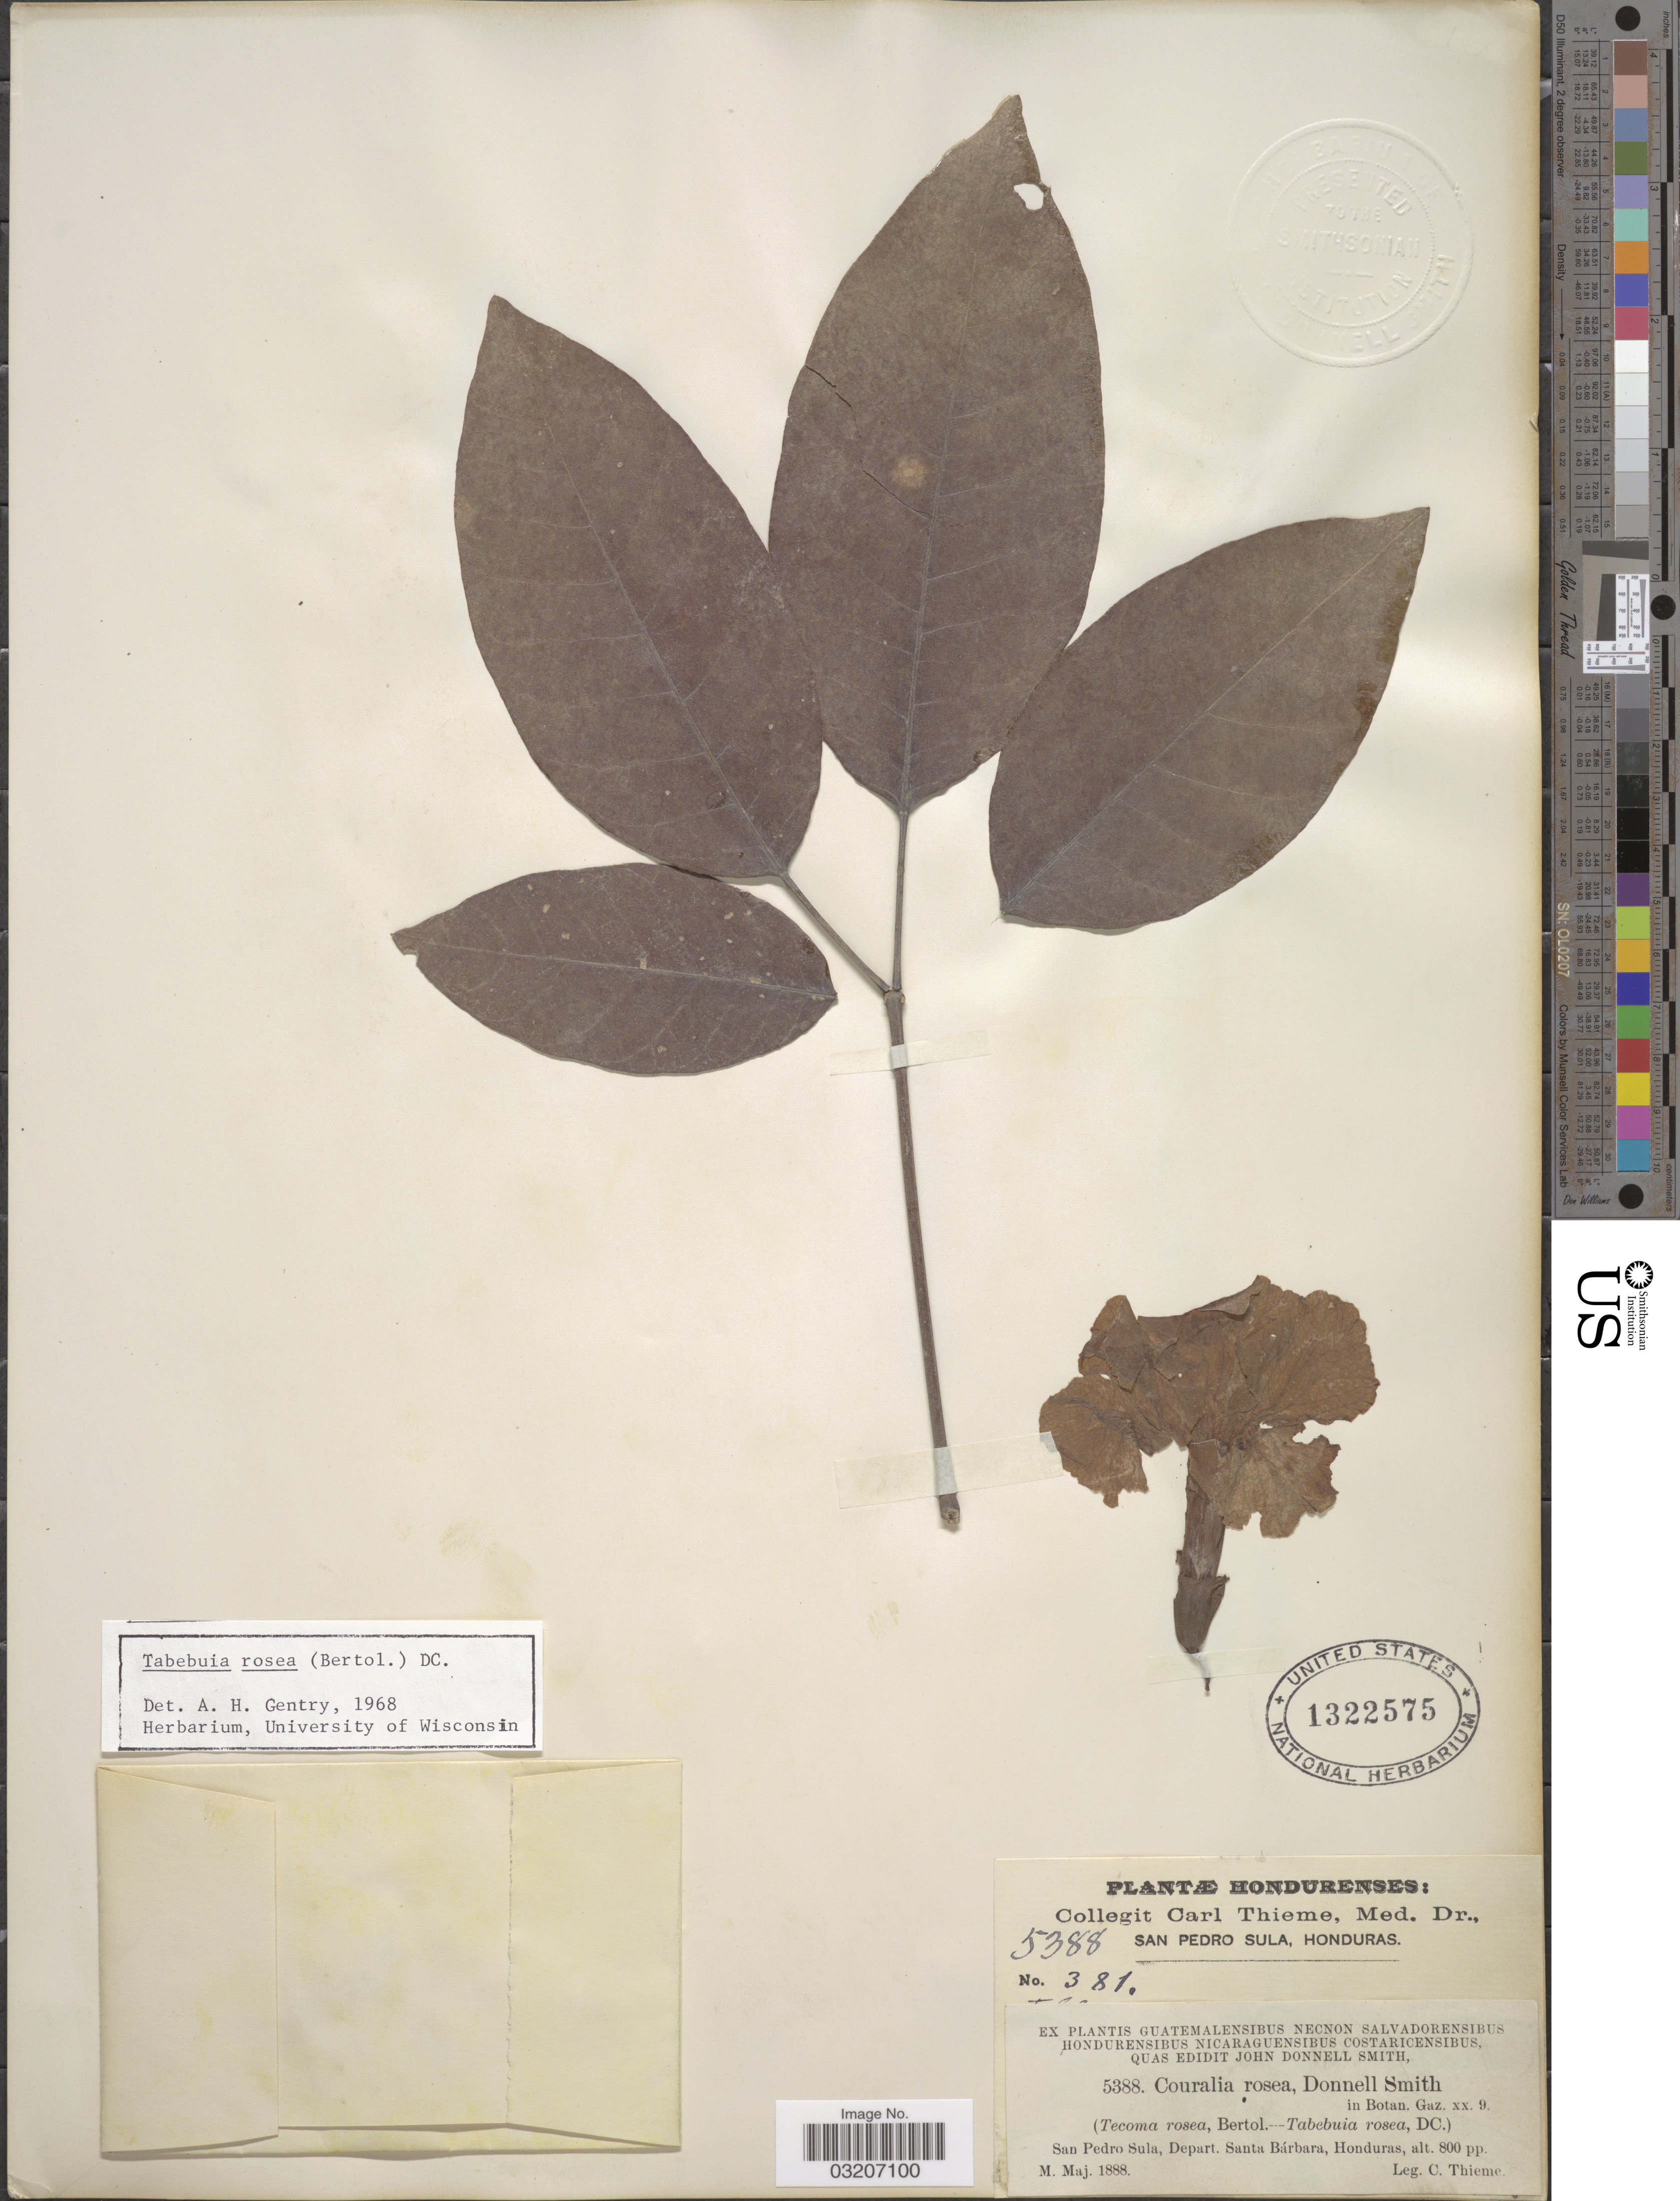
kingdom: Plantae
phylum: Tracheophyta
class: Magnoliopsida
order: Lamiales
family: Bignoniaceae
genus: Tabebuia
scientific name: Tabebuia rosea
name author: (Bertol.) DC.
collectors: C. Thieme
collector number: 5388/381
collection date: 1888-05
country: Honduras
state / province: Santa Bárbara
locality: San Pedro Sula, Depart. Santa Bárbara.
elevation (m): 244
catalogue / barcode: US 1322575